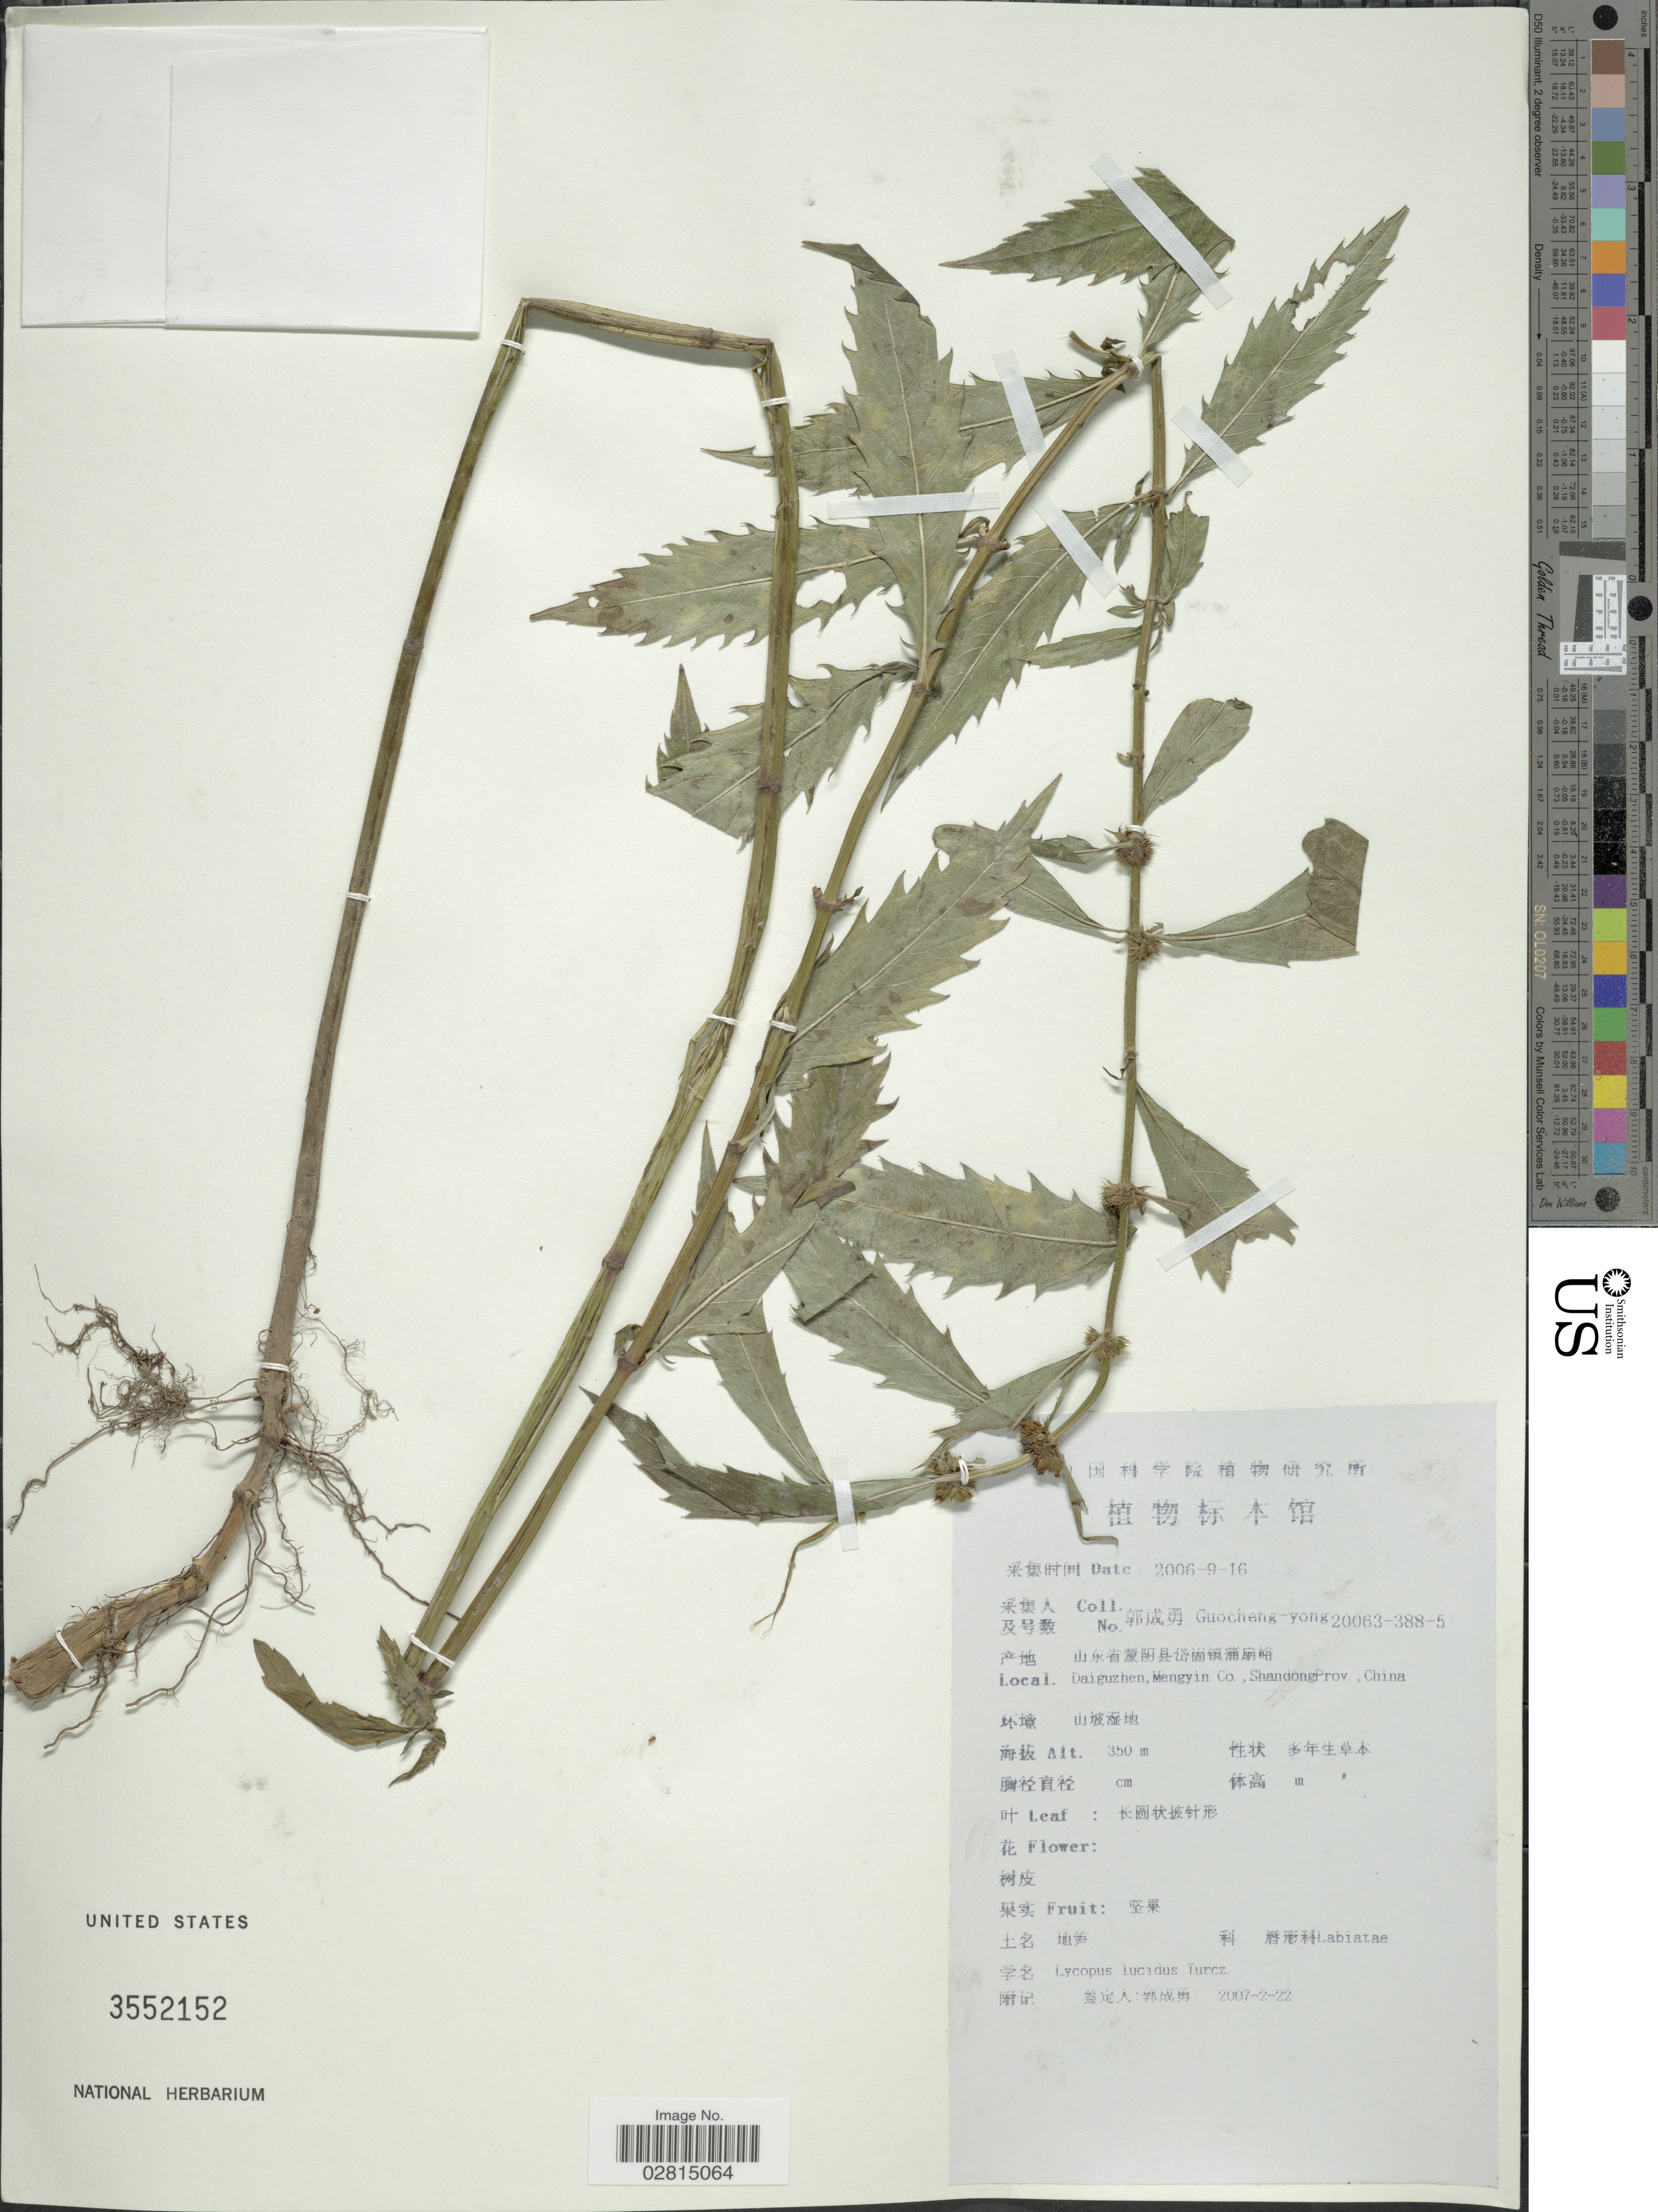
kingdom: Plantae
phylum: Tracheophyta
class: Magnoliopsida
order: Lamiales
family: Lamiaceae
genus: Lycopus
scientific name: Lycopus lucidus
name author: Turcz. ex Benth.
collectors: Guo cheng-yong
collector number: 20063-388-5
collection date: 2006-09-16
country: China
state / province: Shandong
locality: Daiguzhen, Mengyin Co.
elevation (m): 350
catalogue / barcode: US 3552152